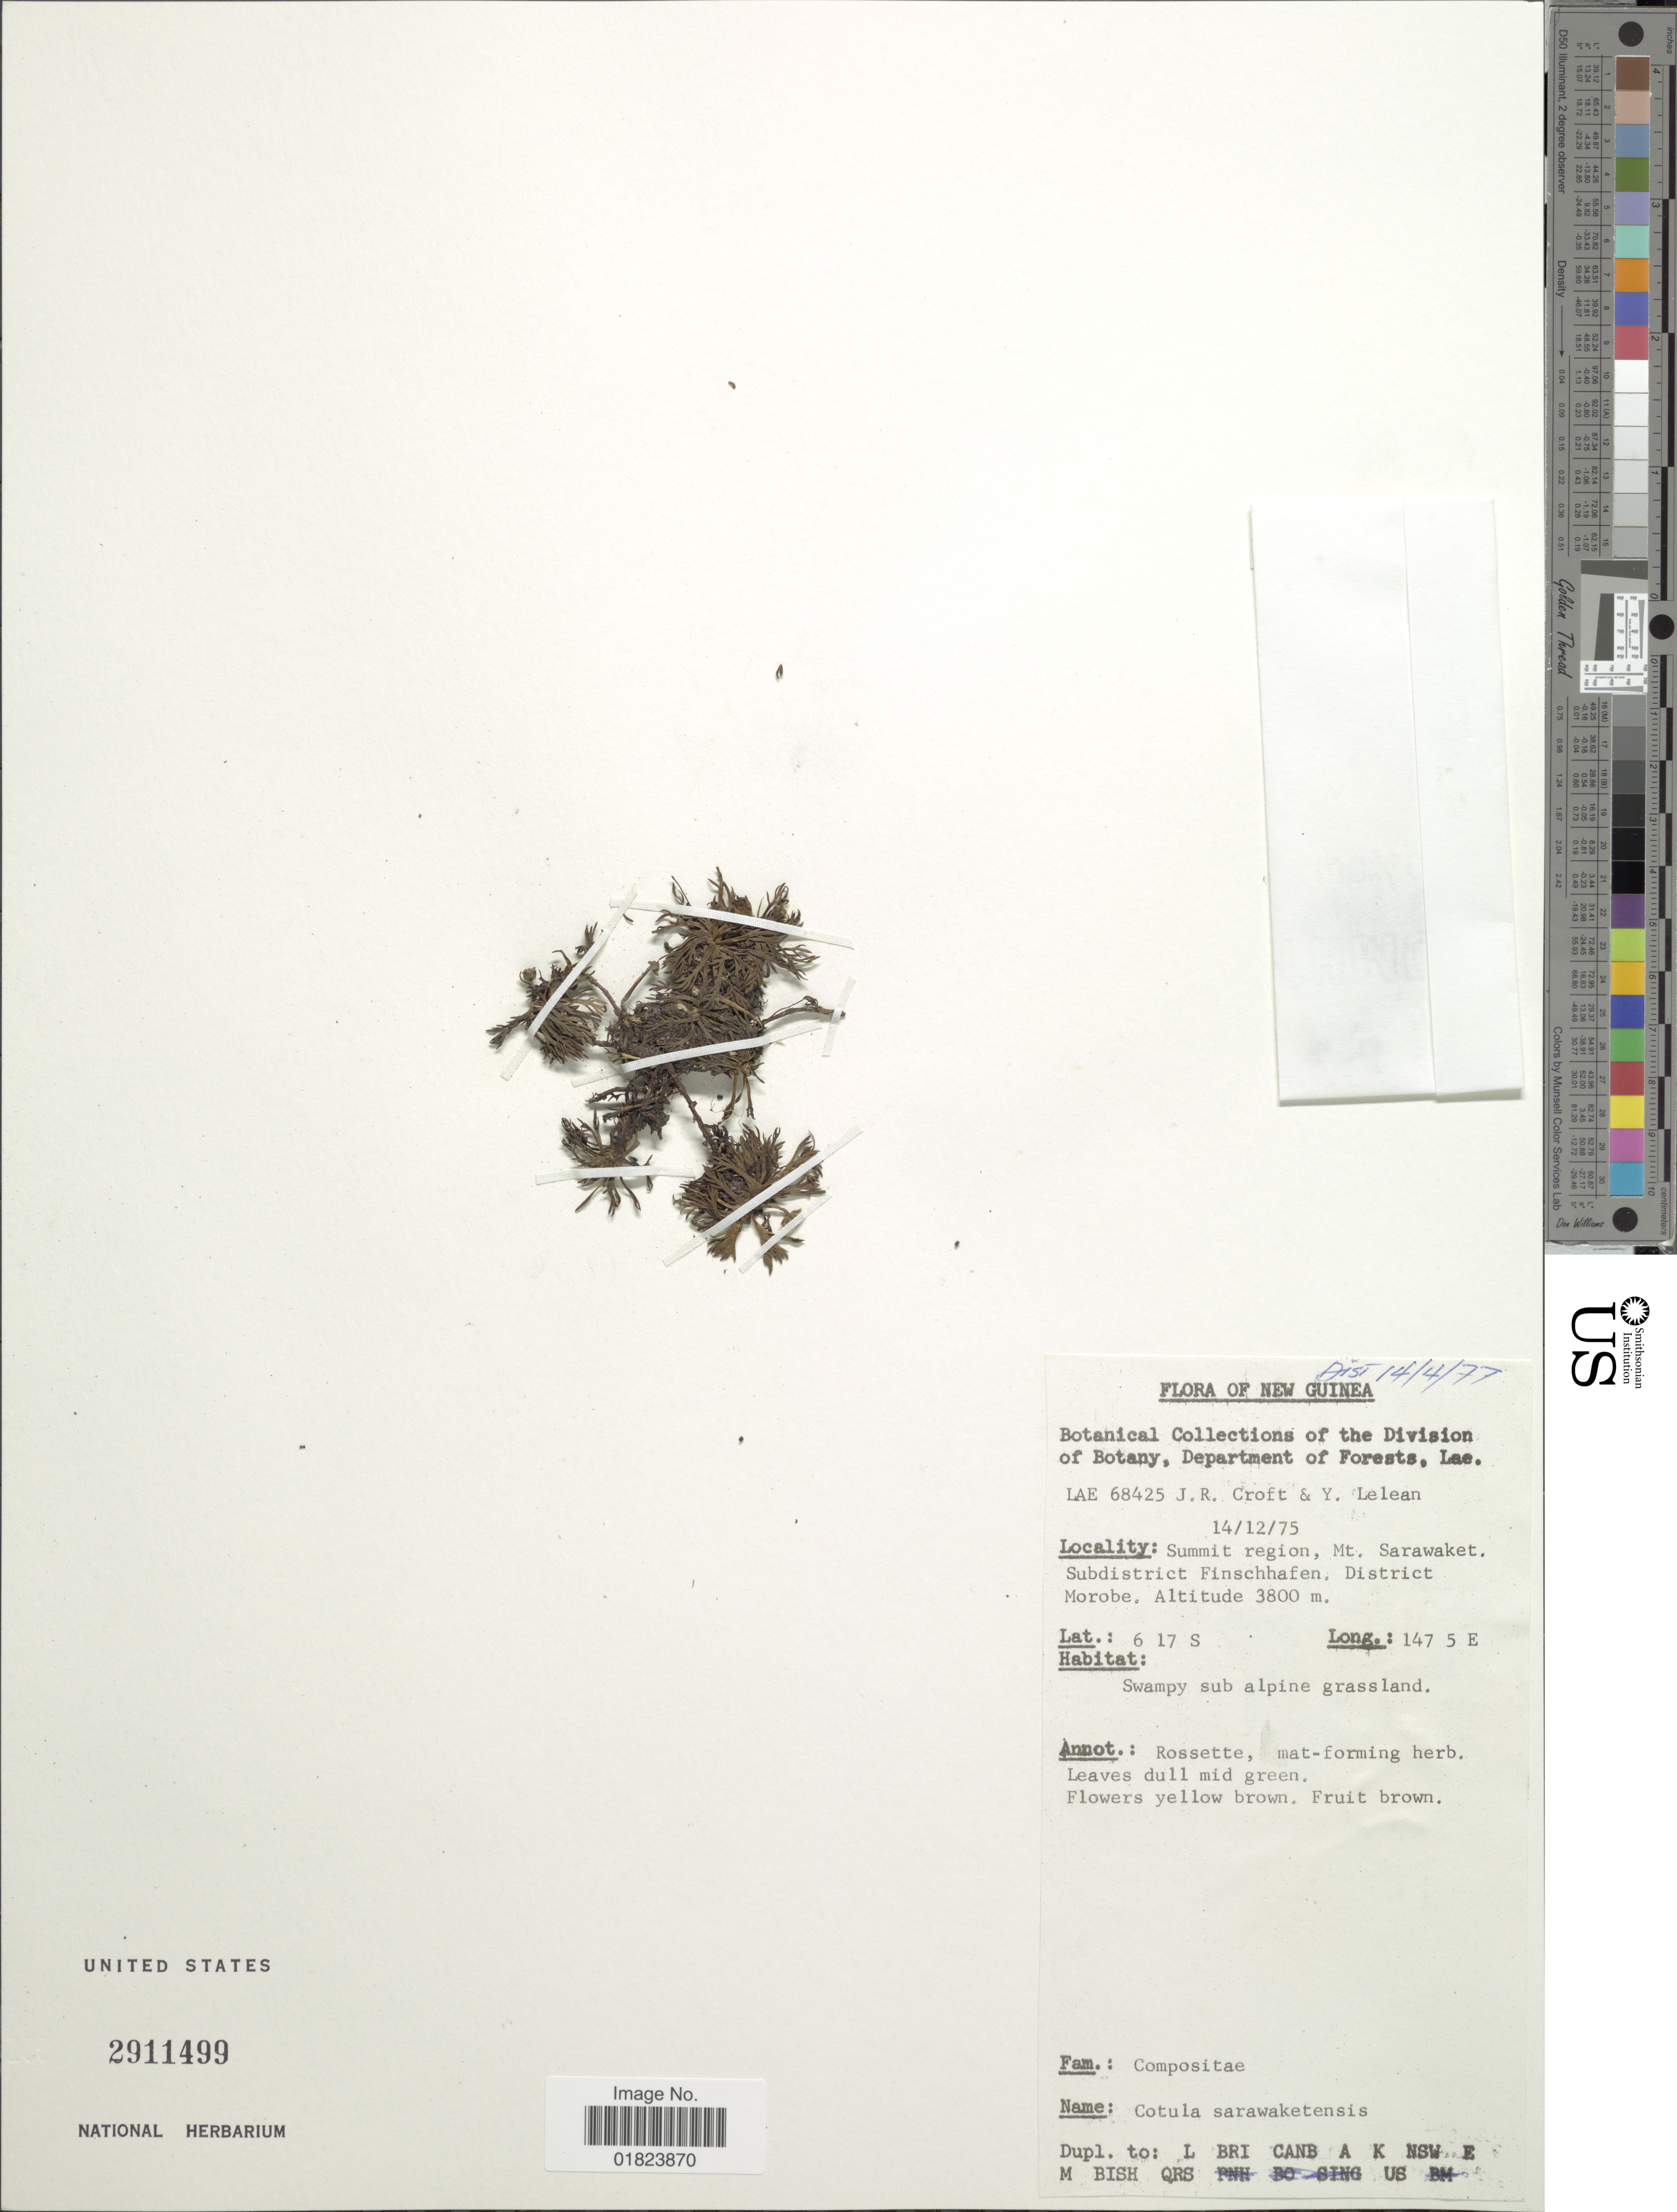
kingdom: Plantae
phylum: Tracheophyta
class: Magnoliopsida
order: Asterales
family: Asteraceae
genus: Cotula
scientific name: Cotula sarawaketensis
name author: P. Royen & D.G. Lloyd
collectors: J. R. Croft & Y. Lelean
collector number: LAE 68425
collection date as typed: Transcribed d/m/y: 14/12/75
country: Papua New Guinea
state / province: Morobe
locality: New Guinea, summit region, Mt. Sarawaket, subdistrict Finschhafen.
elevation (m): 3800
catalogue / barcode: US 2911499